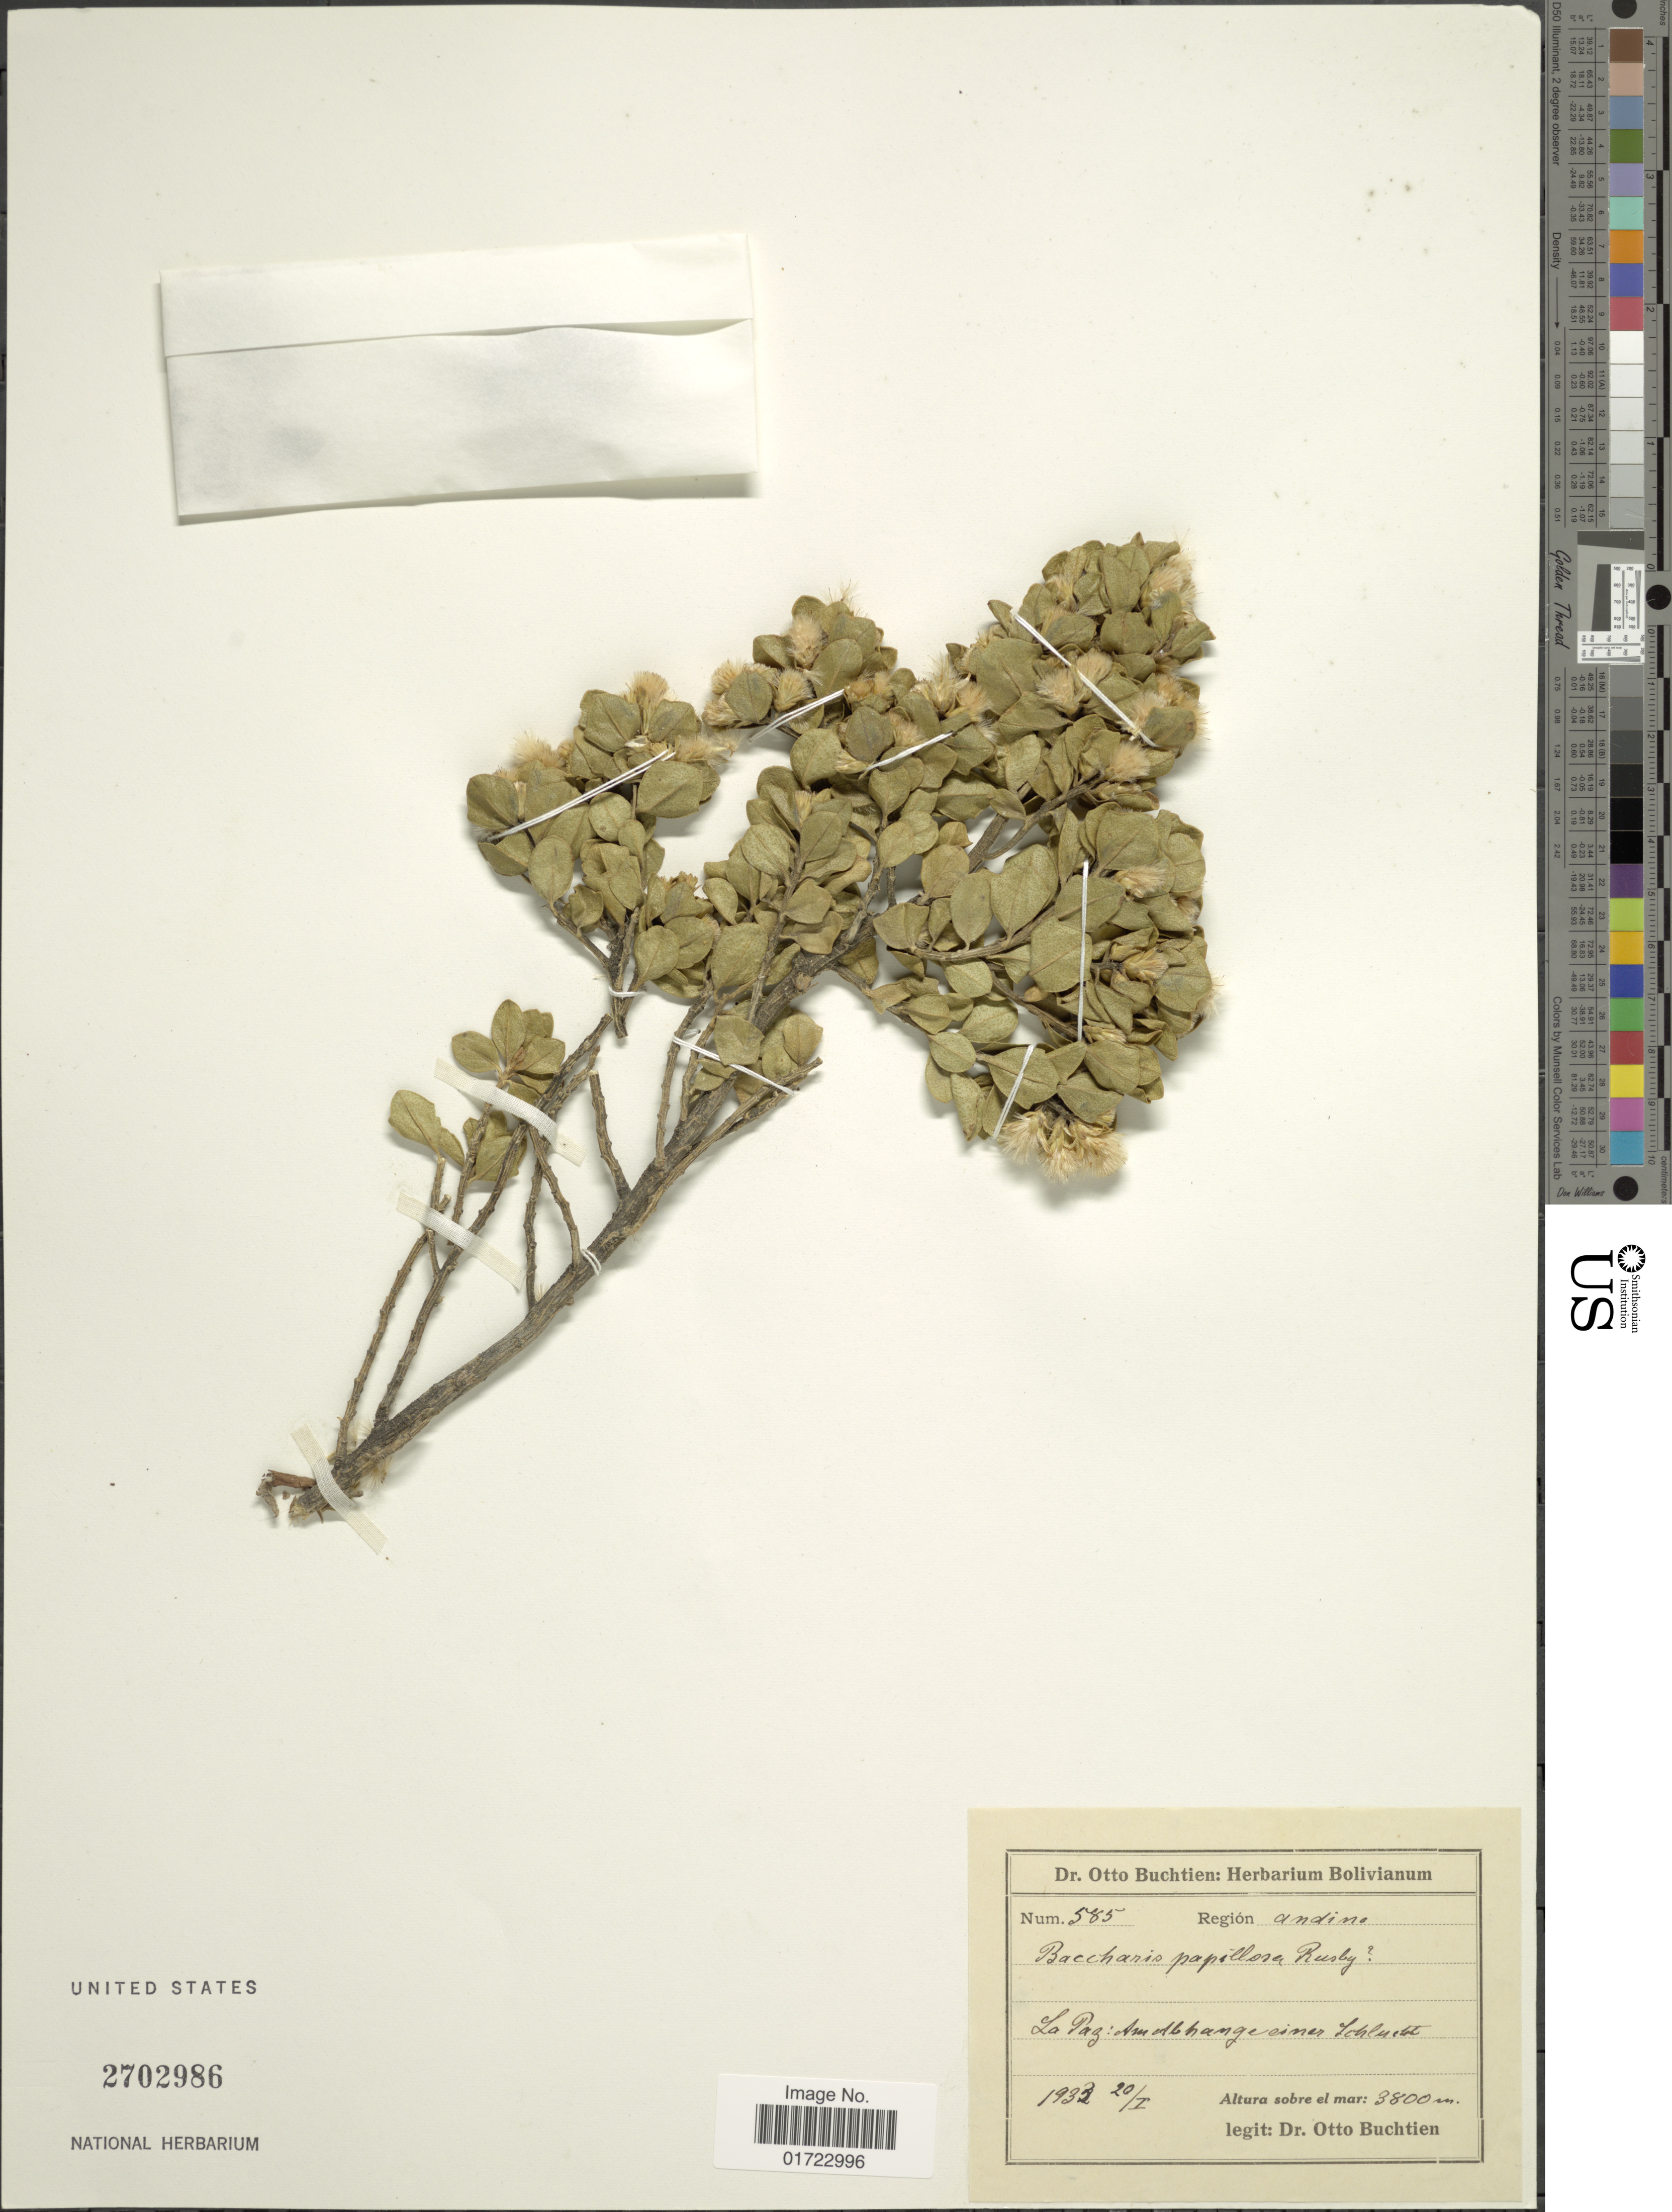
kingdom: Plantae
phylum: Tracheophyta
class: Magnoliopsida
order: Asterales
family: Asteraceae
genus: Baccharis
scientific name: Baccharis papillosa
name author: Rusby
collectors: O. Buchtien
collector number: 585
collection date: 1933-01-20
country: Bolivia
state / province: La Paz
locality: Región: andine. Am Abhang einer Schlucht (on the slope of a ravine)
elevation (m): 3800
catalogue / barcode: US 2702986